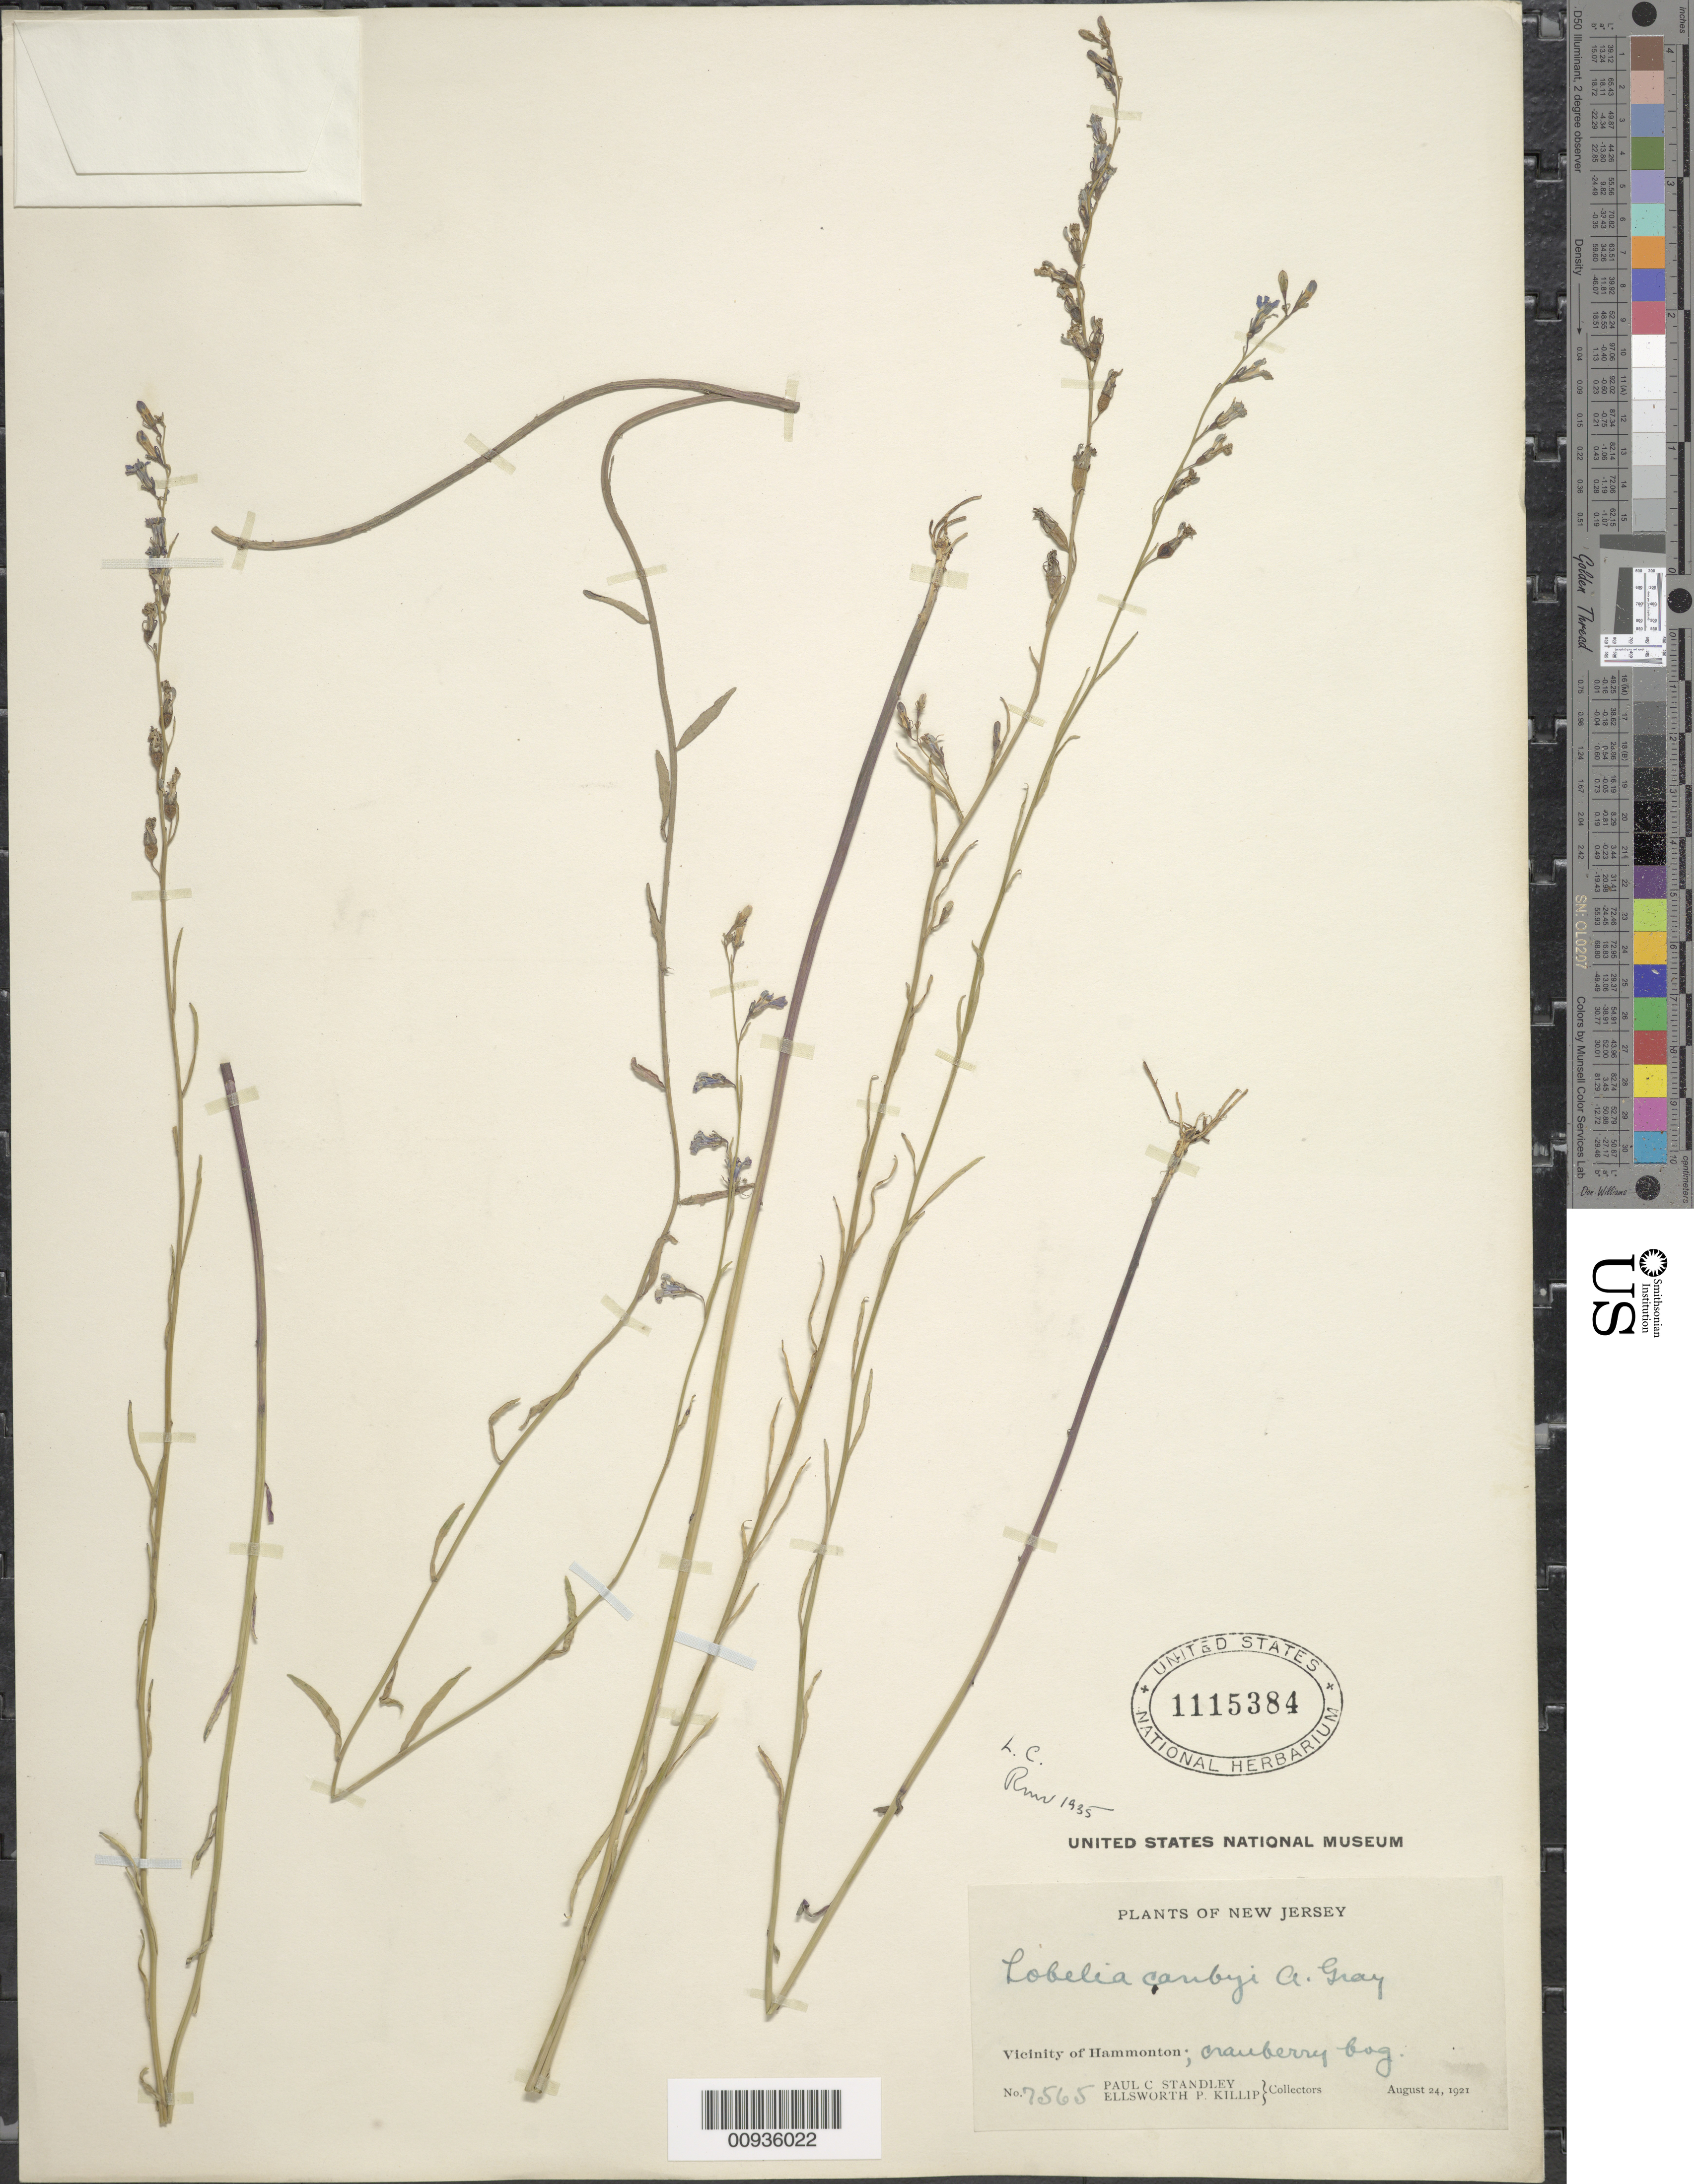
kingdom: Plantae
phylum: Tracheophyta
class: Magnoliopsida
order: Asterales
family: Campanulaceae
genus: Lobelia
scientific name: Lobelia canbyi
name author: A. Gray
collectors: P. C. Standley & E. P. Killip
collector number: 7565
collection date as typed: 24 Aug 1921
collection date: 1921-08-24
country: United States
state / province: New Jersey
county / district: Atlantic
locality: Vicinity of Hammonton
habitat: cranberry bog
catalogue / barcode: US 1115384